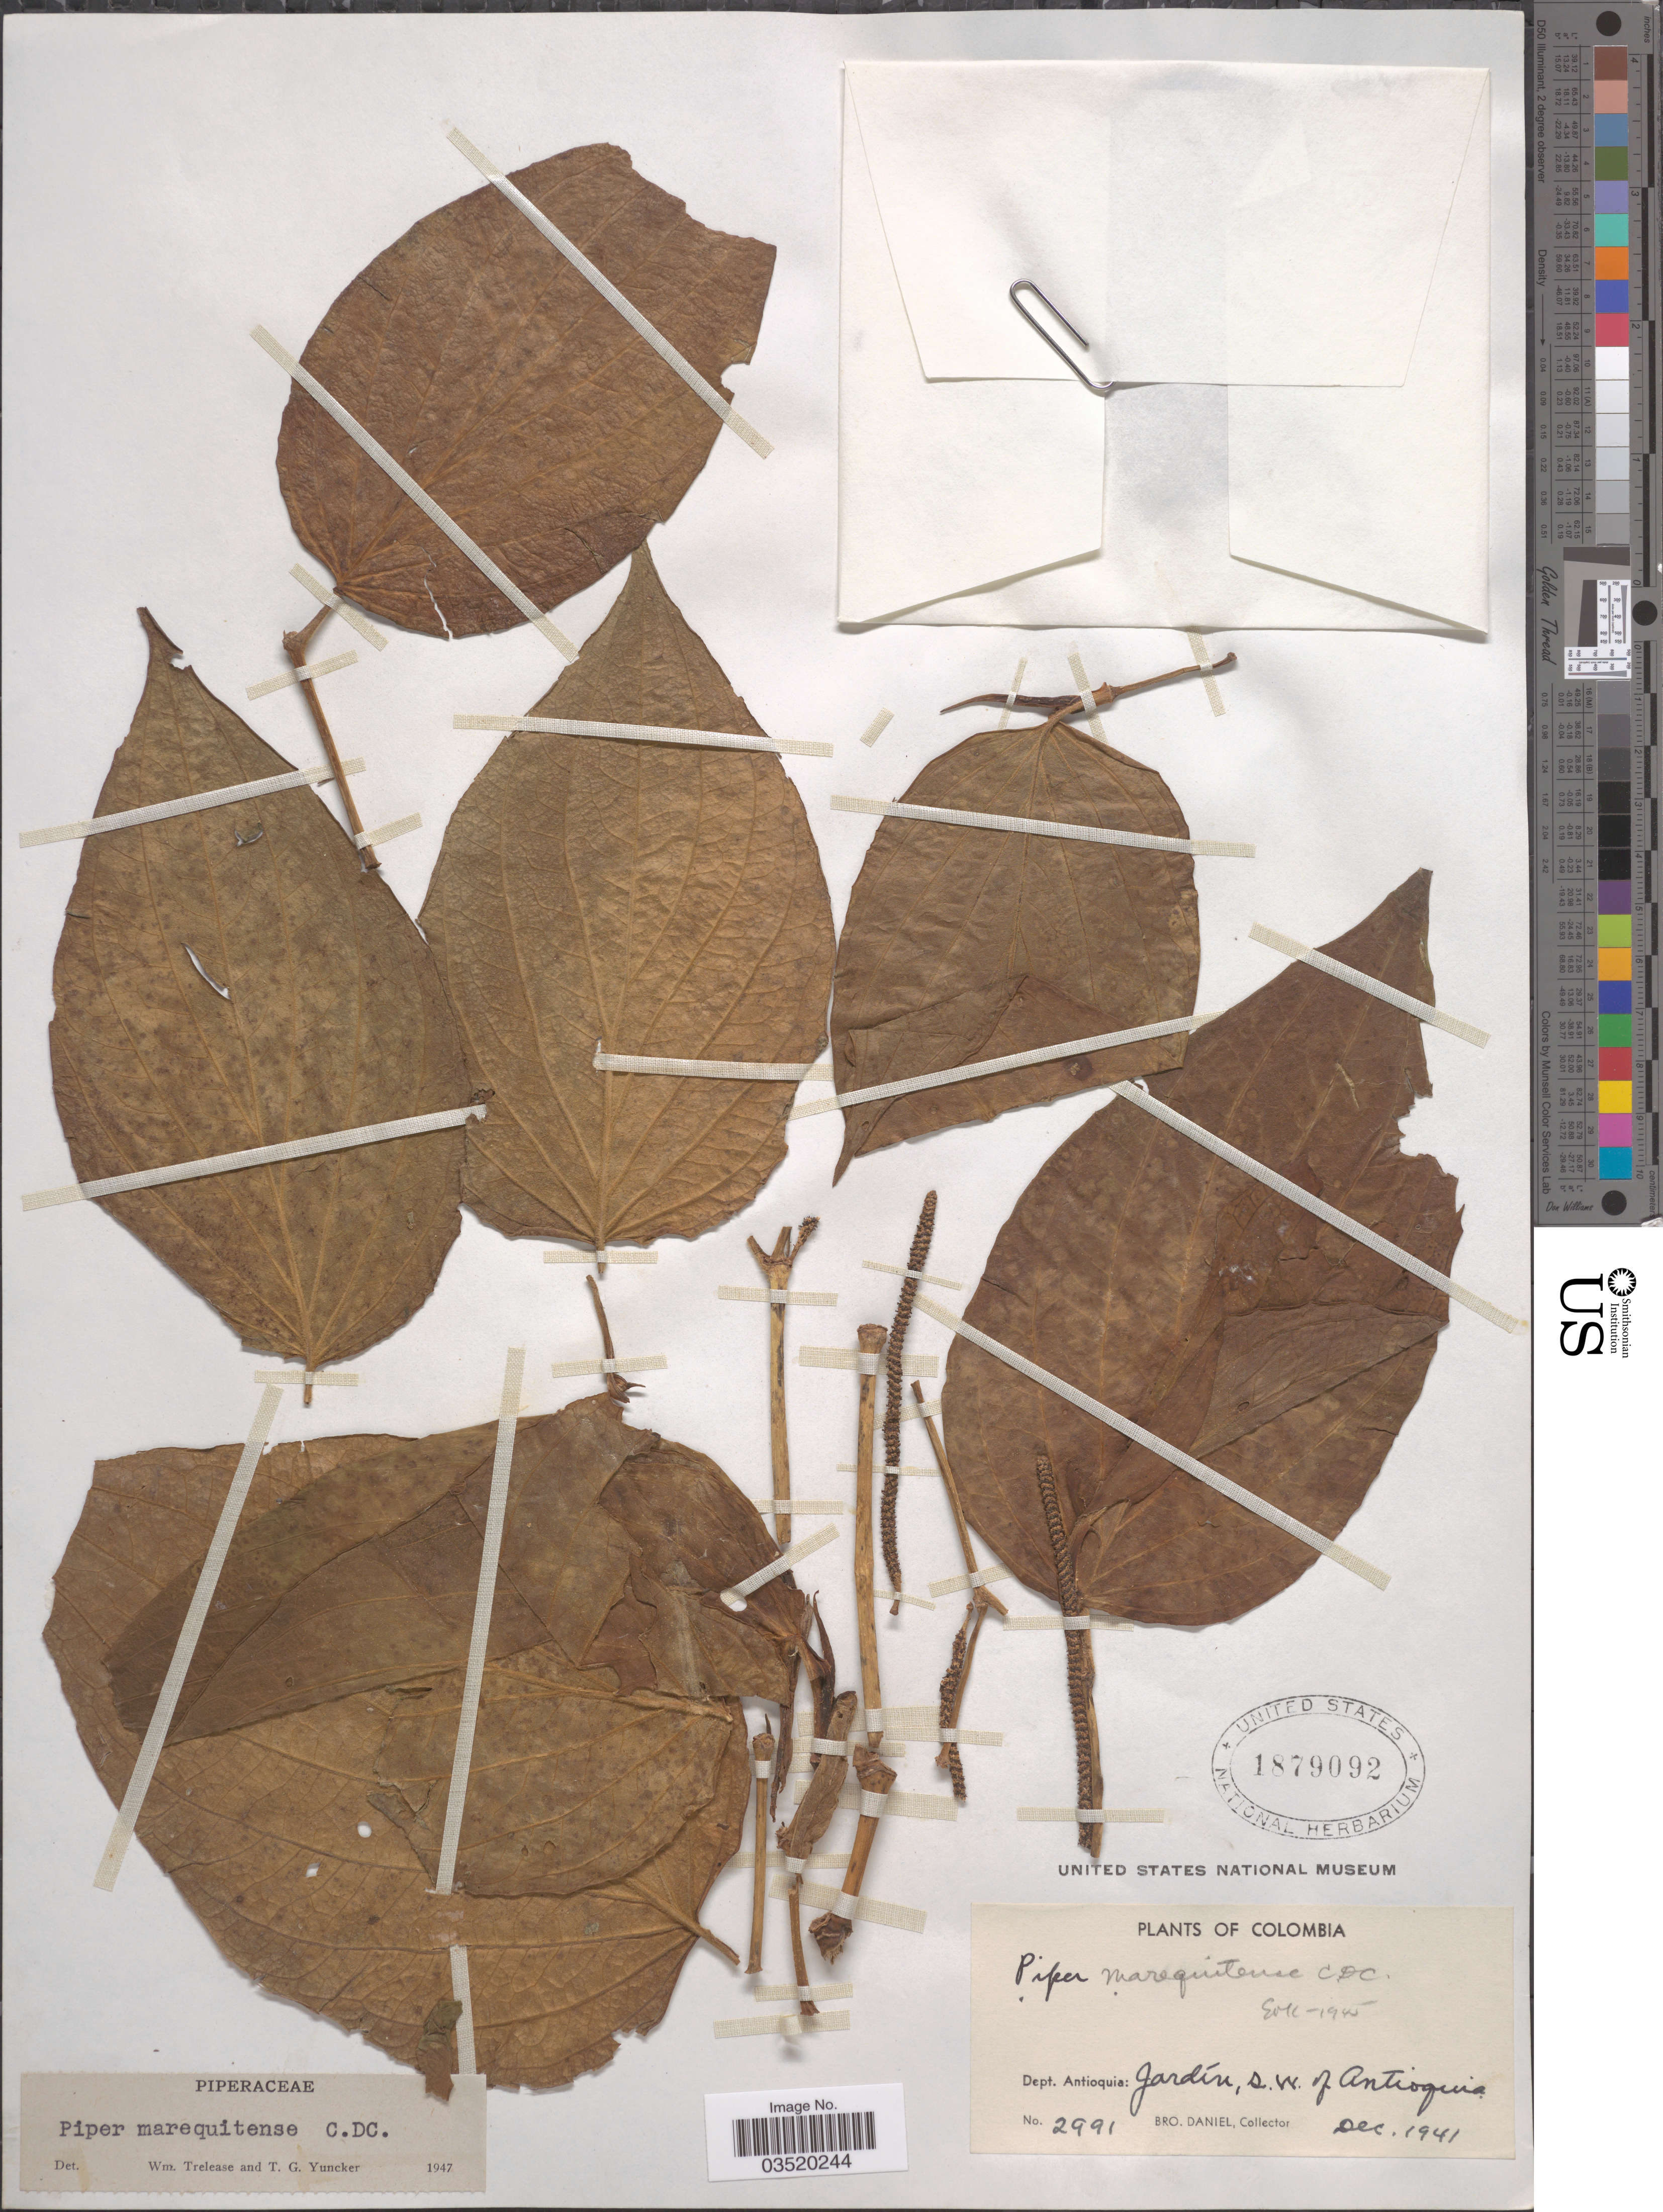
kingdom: Plantae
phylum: Tracheophyta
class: Magnoliopsida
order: Piperales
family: Piperaceae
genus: Piper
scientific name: Piper marequitense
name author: C. DC.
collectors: Bro. Daniel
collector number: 2991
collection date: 1941-12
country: Colombia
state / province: Antioquia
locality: Dept. Antioquia: Jardín, s.w. of Antioquia.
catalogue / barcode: US 1879092